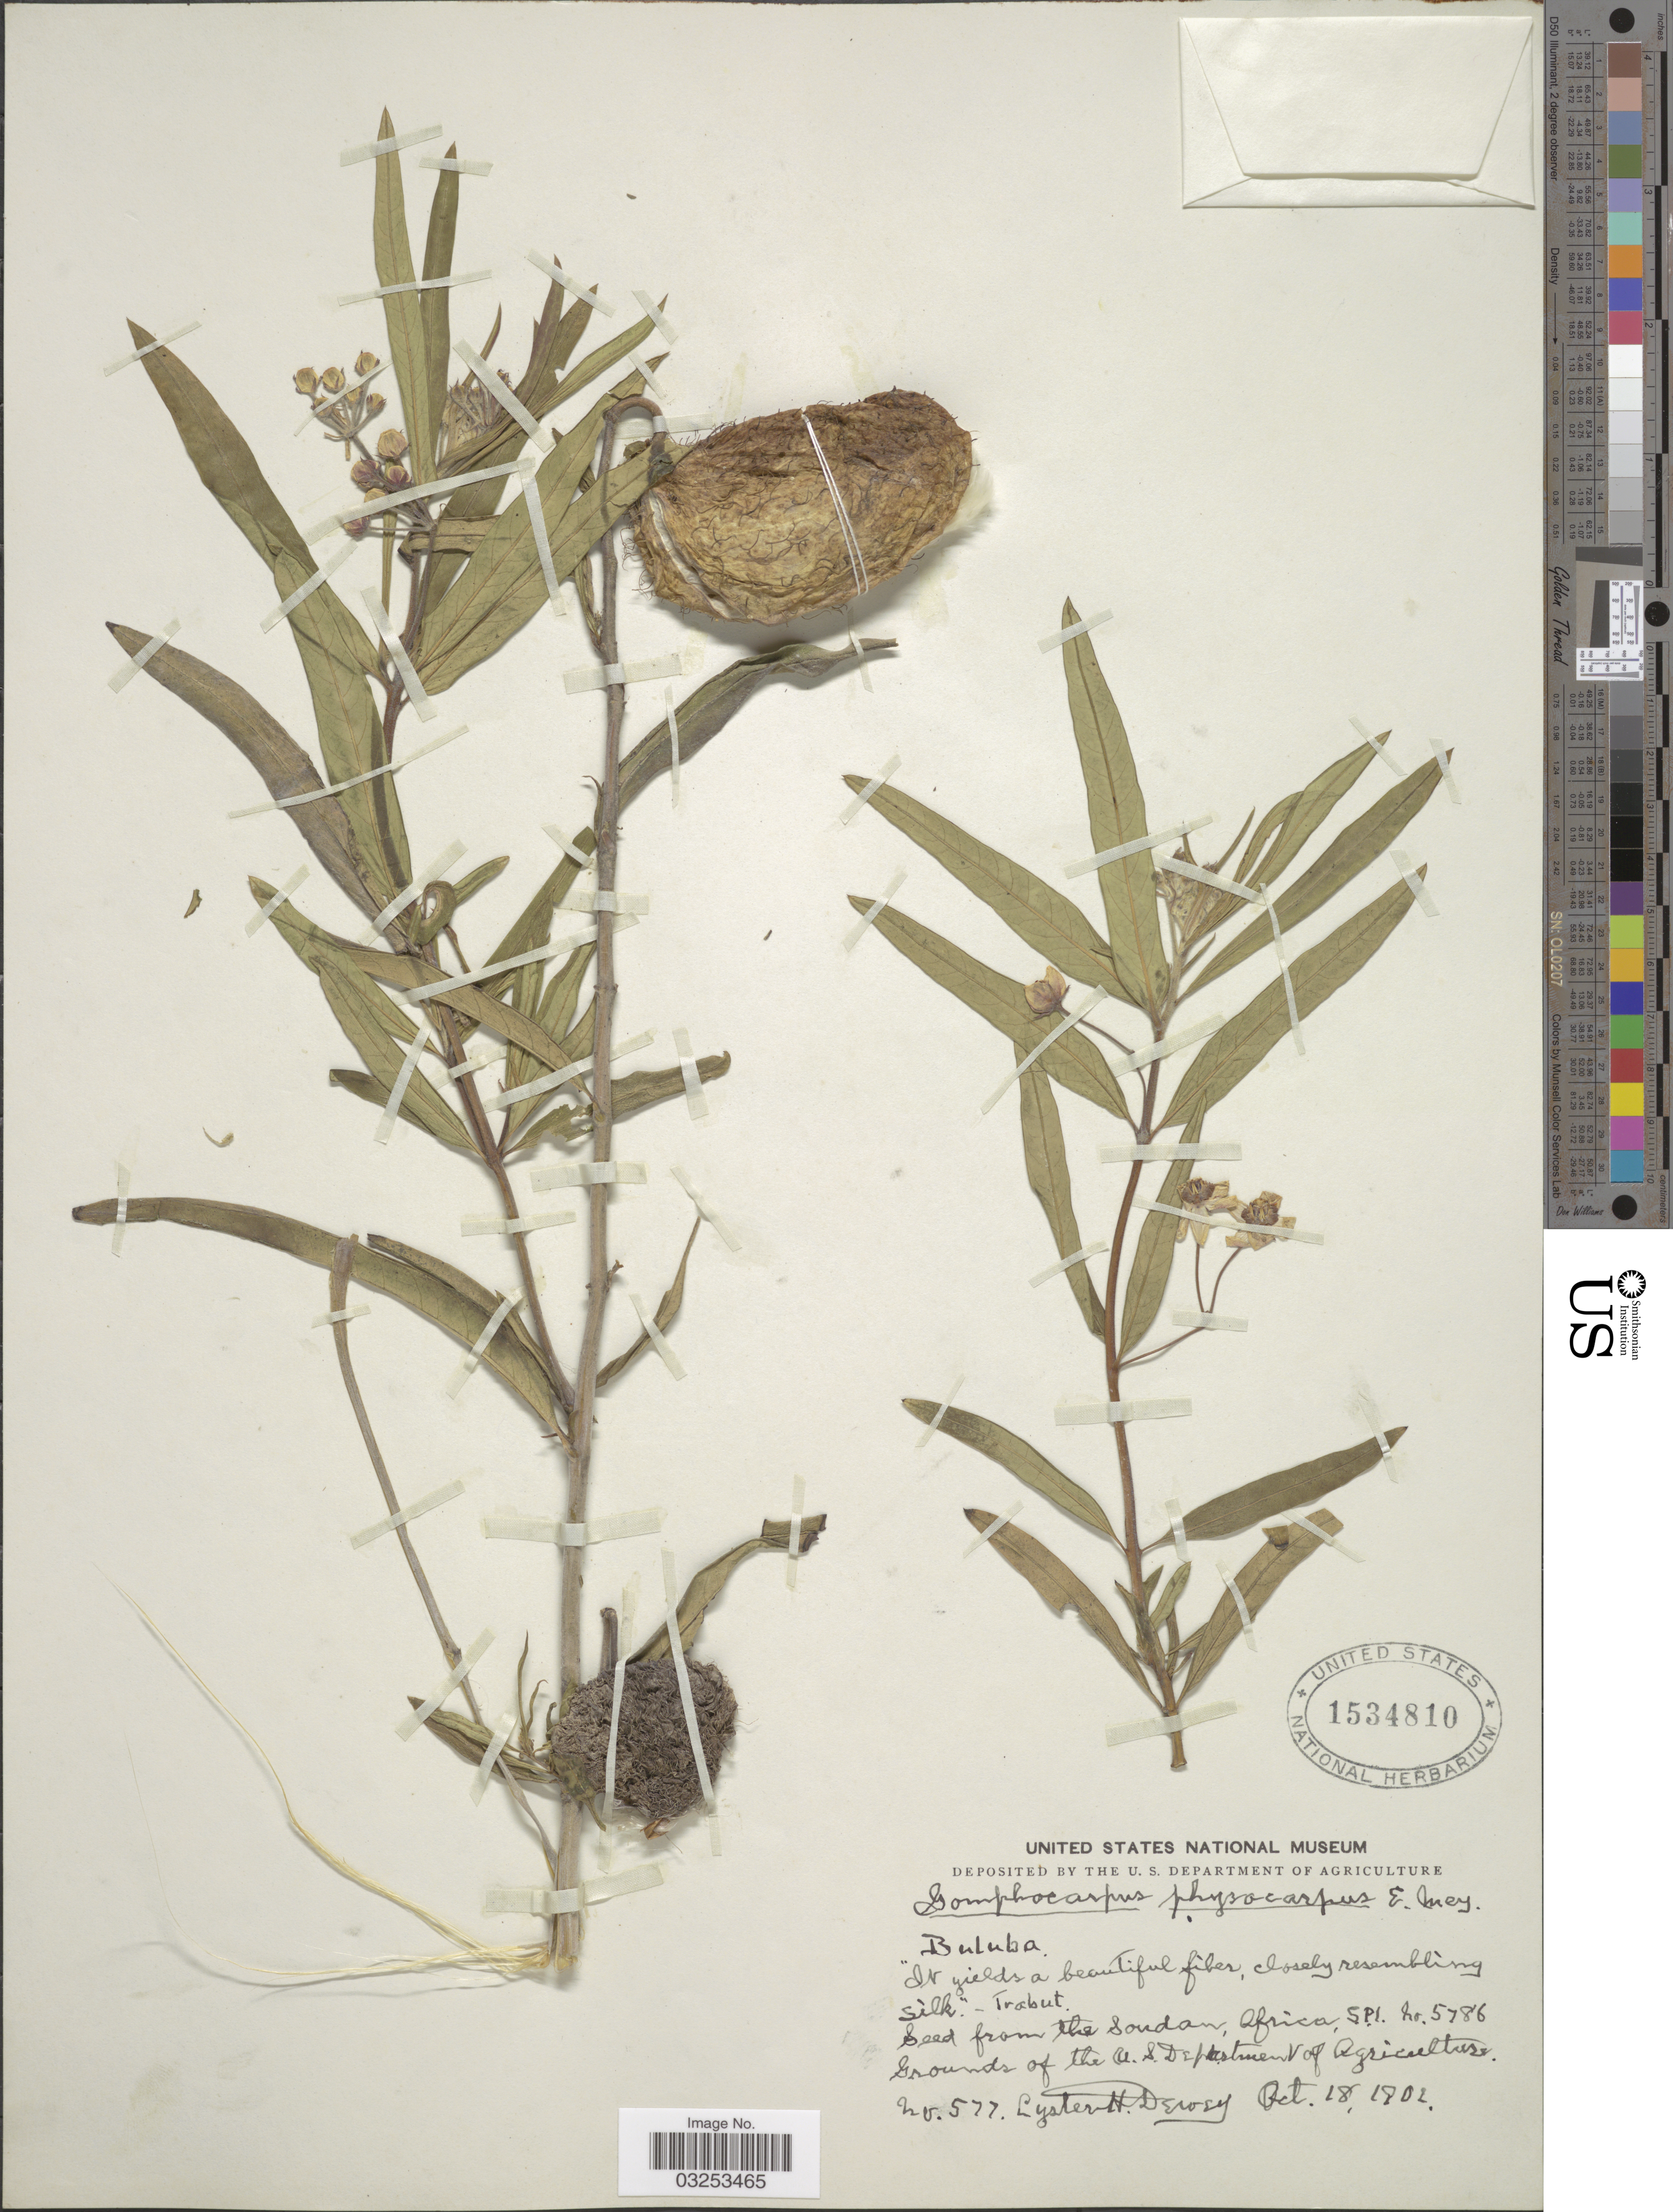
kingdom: Plantae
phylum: Tracheophyta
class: Magnoliopsida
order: Gentianales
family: Apocynaceae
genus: Gomphocarpus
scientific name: Gomphocarpus physocarpus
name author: E. Mey.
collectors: L. H. Dewey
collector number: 577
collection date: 1902-10-18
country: Sudan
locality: Soudan, Africa. [unsure placement]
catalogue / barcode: US 1534810